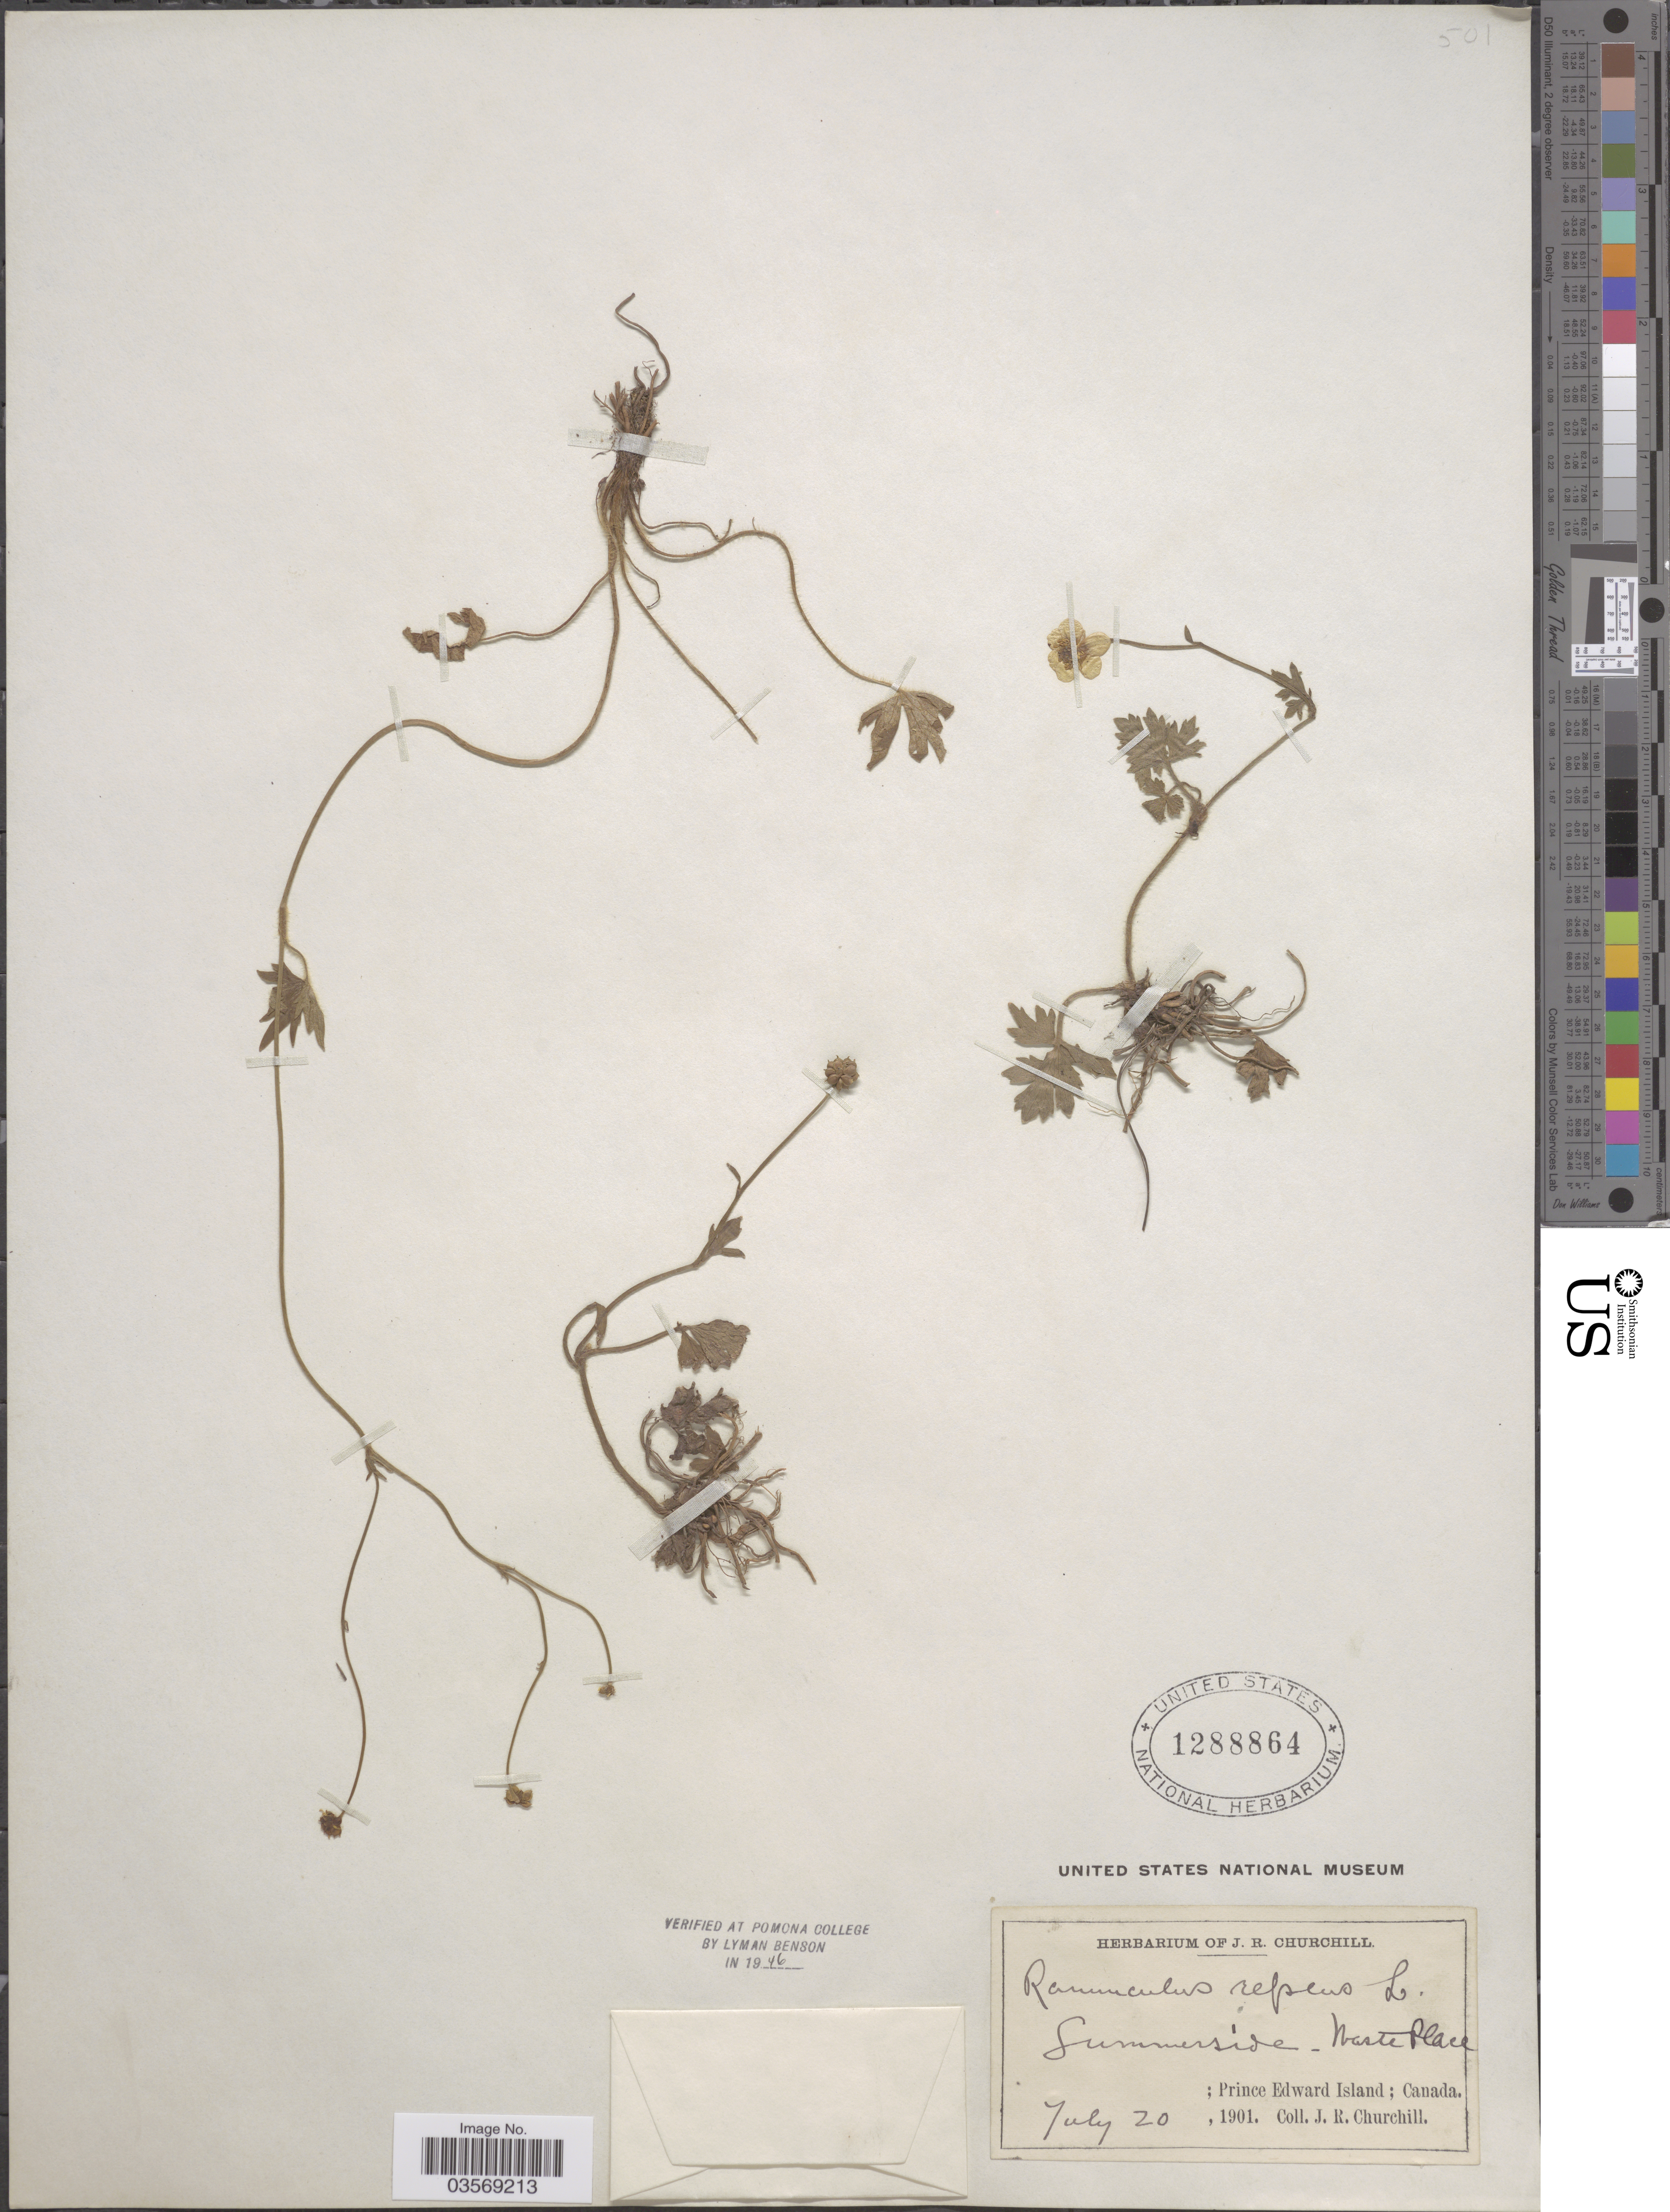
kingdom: Plantae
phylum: Tracheophyta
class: Magnoliopsida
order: Ranunculales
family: Ranunculaceae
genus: Ranunculus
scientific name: Ranunculus repens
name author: L.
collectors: J. Churchill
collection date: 1901-07-20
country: Canada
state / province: Prince Edward Island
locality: Summerside-Waste Place.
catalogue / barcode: US 1288864